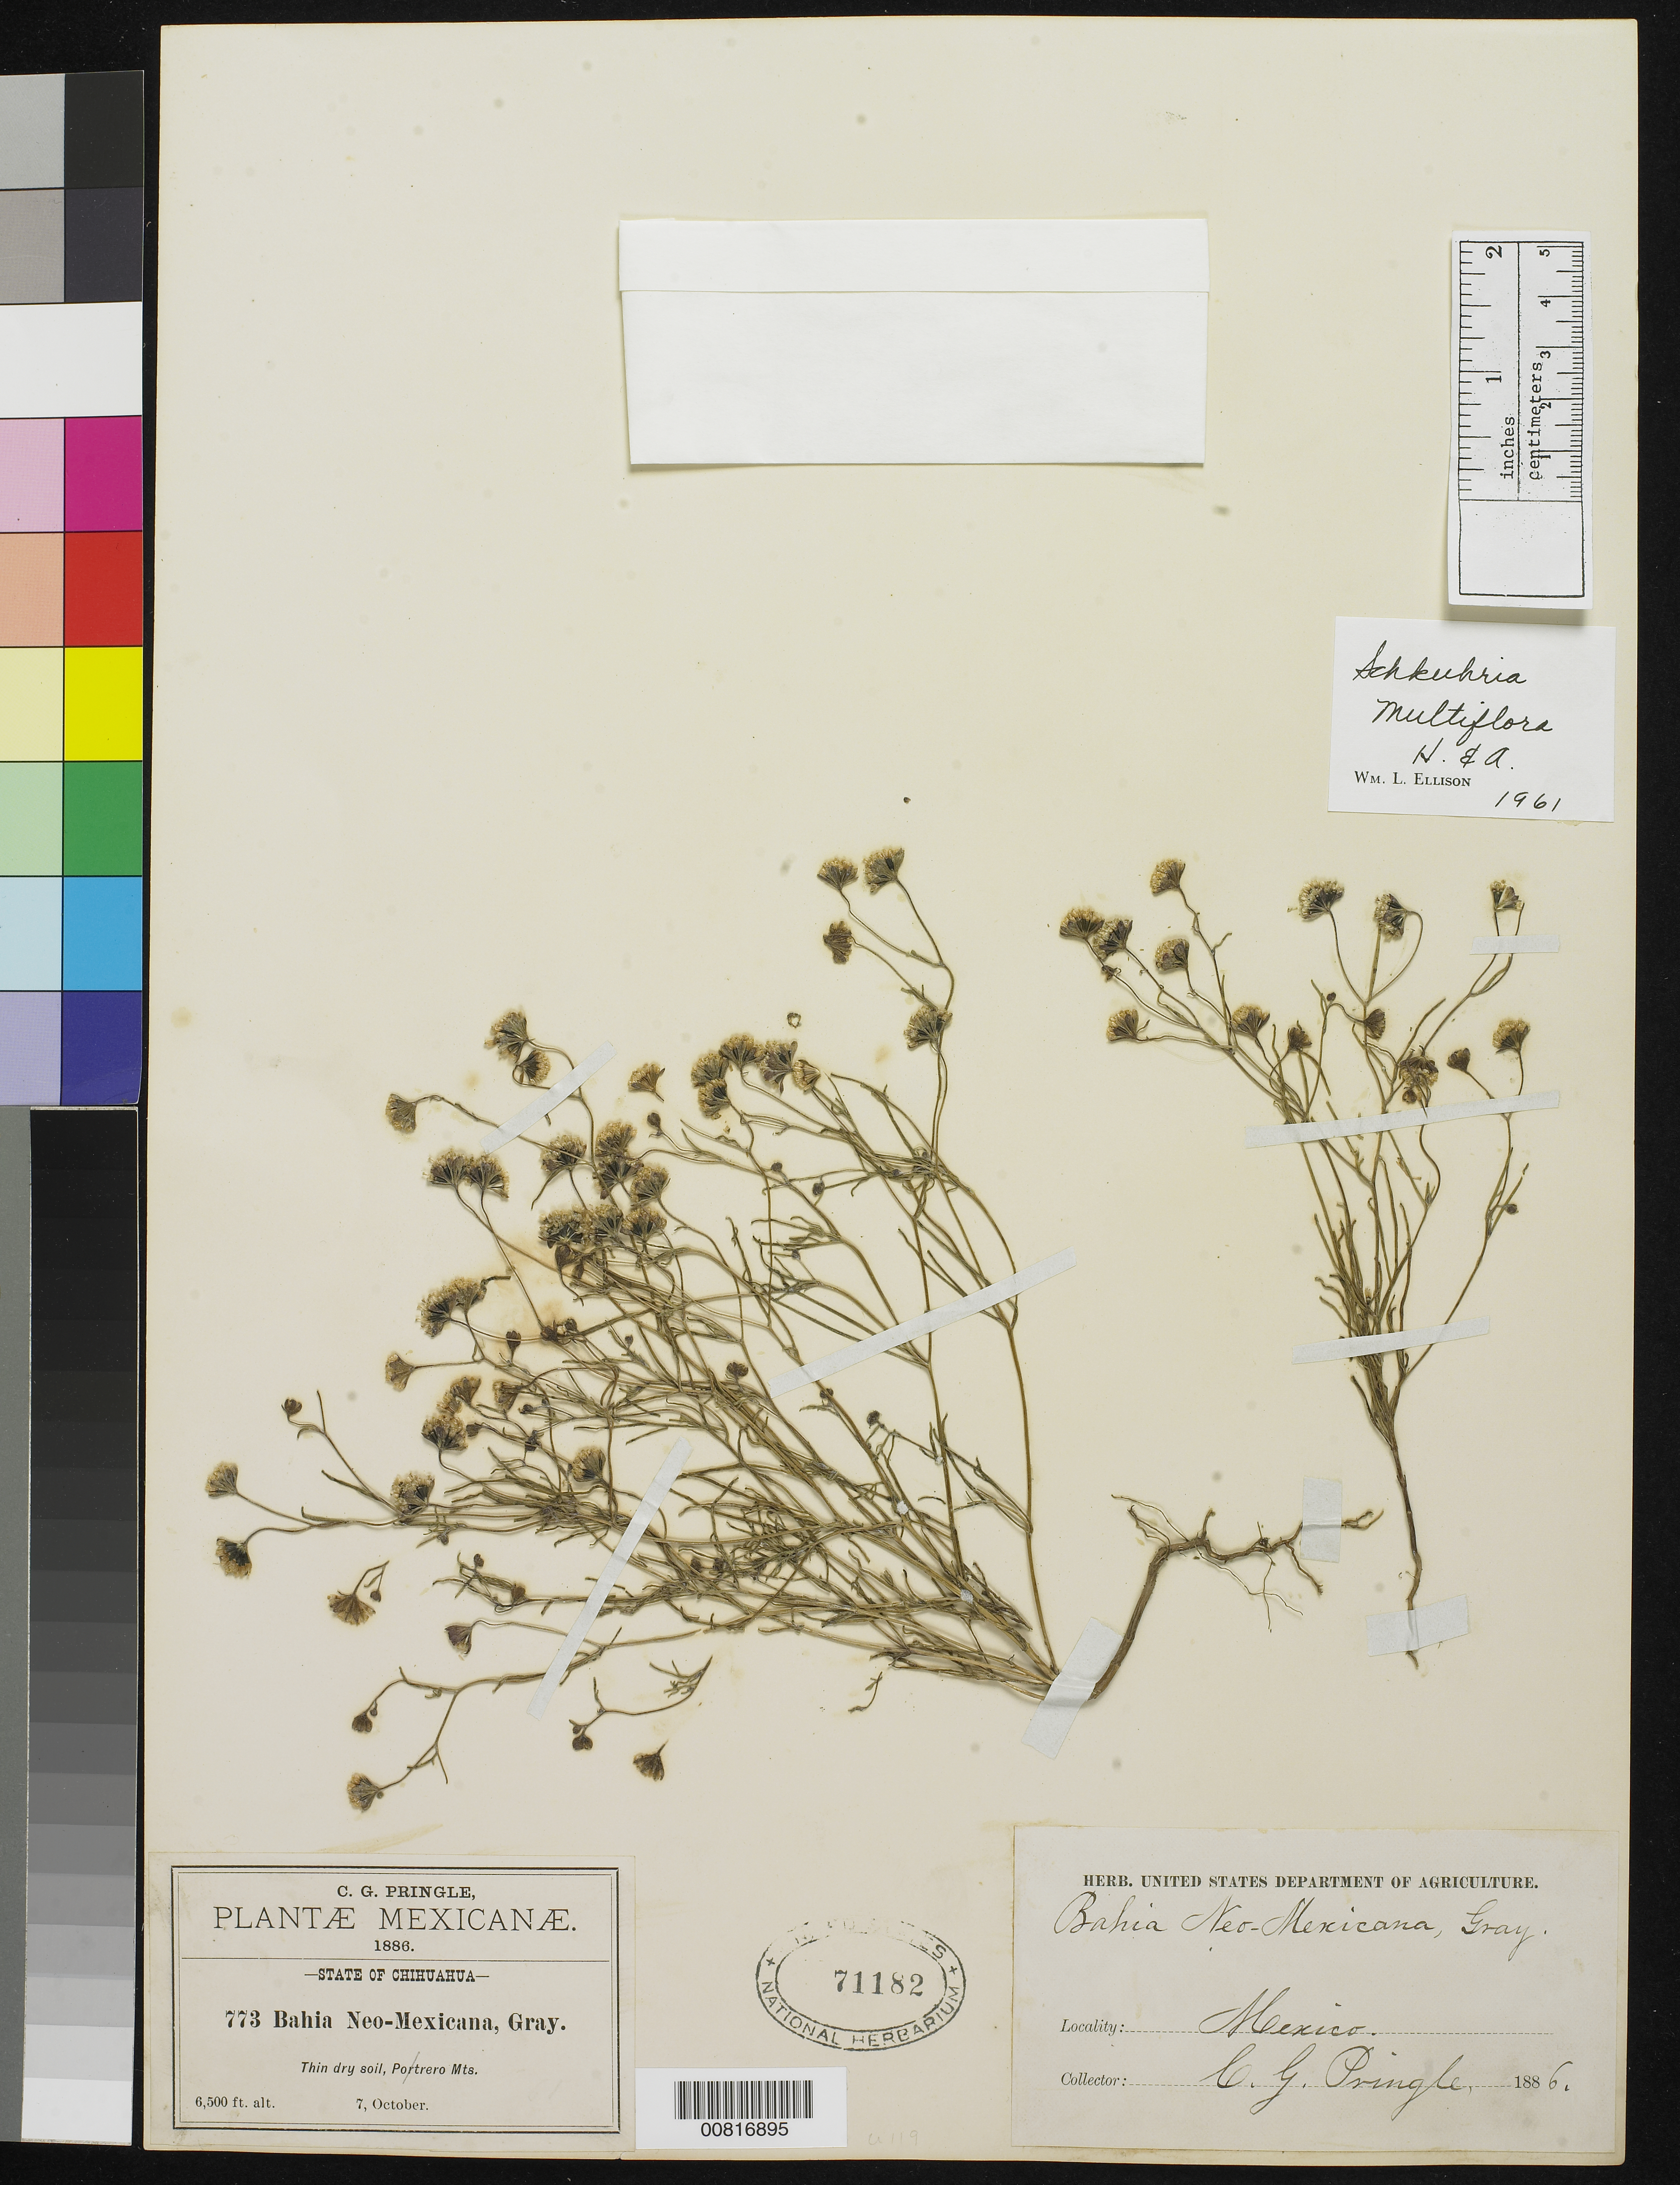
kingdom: Plantae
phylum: Tracheophyta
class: Magnoliopsida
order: Asterales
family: Asteraceae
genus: Schkuhria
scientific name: Schkuhria multiflora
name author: Hook. & Arn.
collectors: C. G. Pringle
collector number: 773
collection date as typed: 07 Oct 1886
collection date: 1886-10-07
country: Mexico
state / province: Chihuahua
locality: Potrero Mts., Chihuahua.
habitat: Thin dry soil.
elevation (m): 1981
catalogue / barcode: US 71182